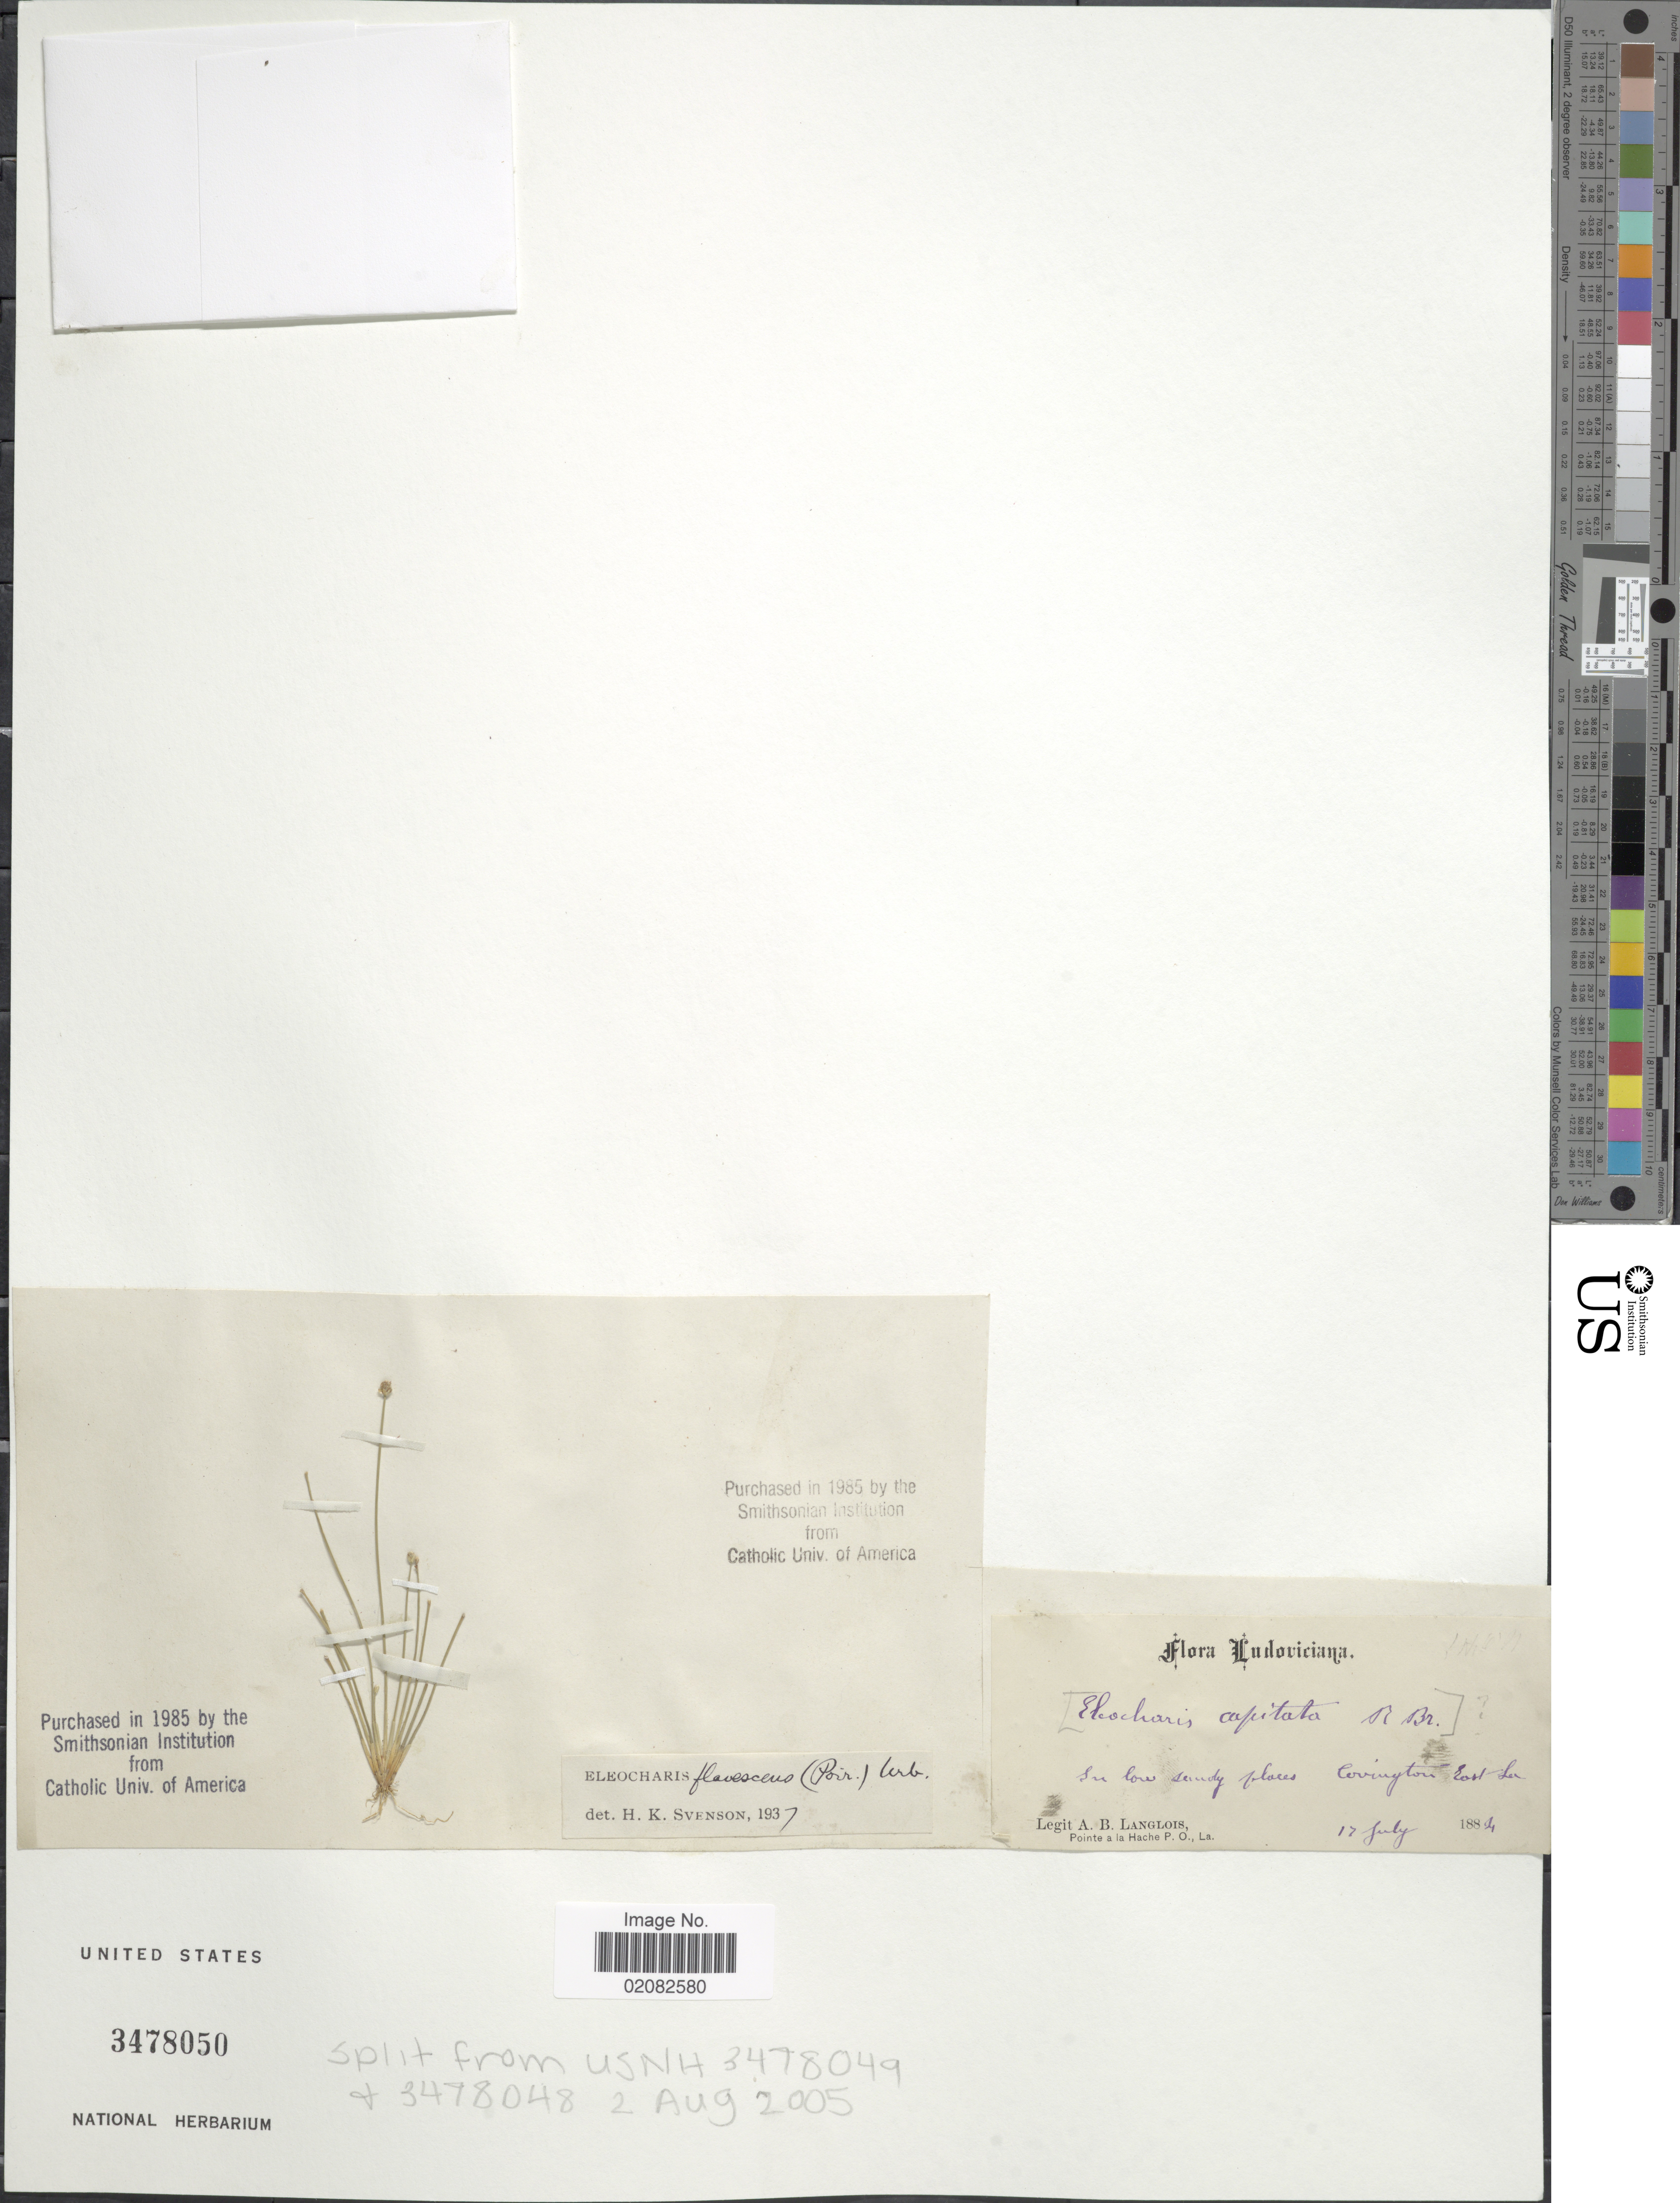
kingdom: Plantae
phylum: Tracheophyta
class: Liliopsida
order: Poales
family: Cyperaceae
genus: Eleocharis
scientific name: Eleocharis flavescens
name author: (Poir.) Urb.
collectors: A. Langlois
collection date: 1884-07-17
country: United States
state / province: Louisiana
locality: Covington East La.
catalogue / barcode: US 3478050